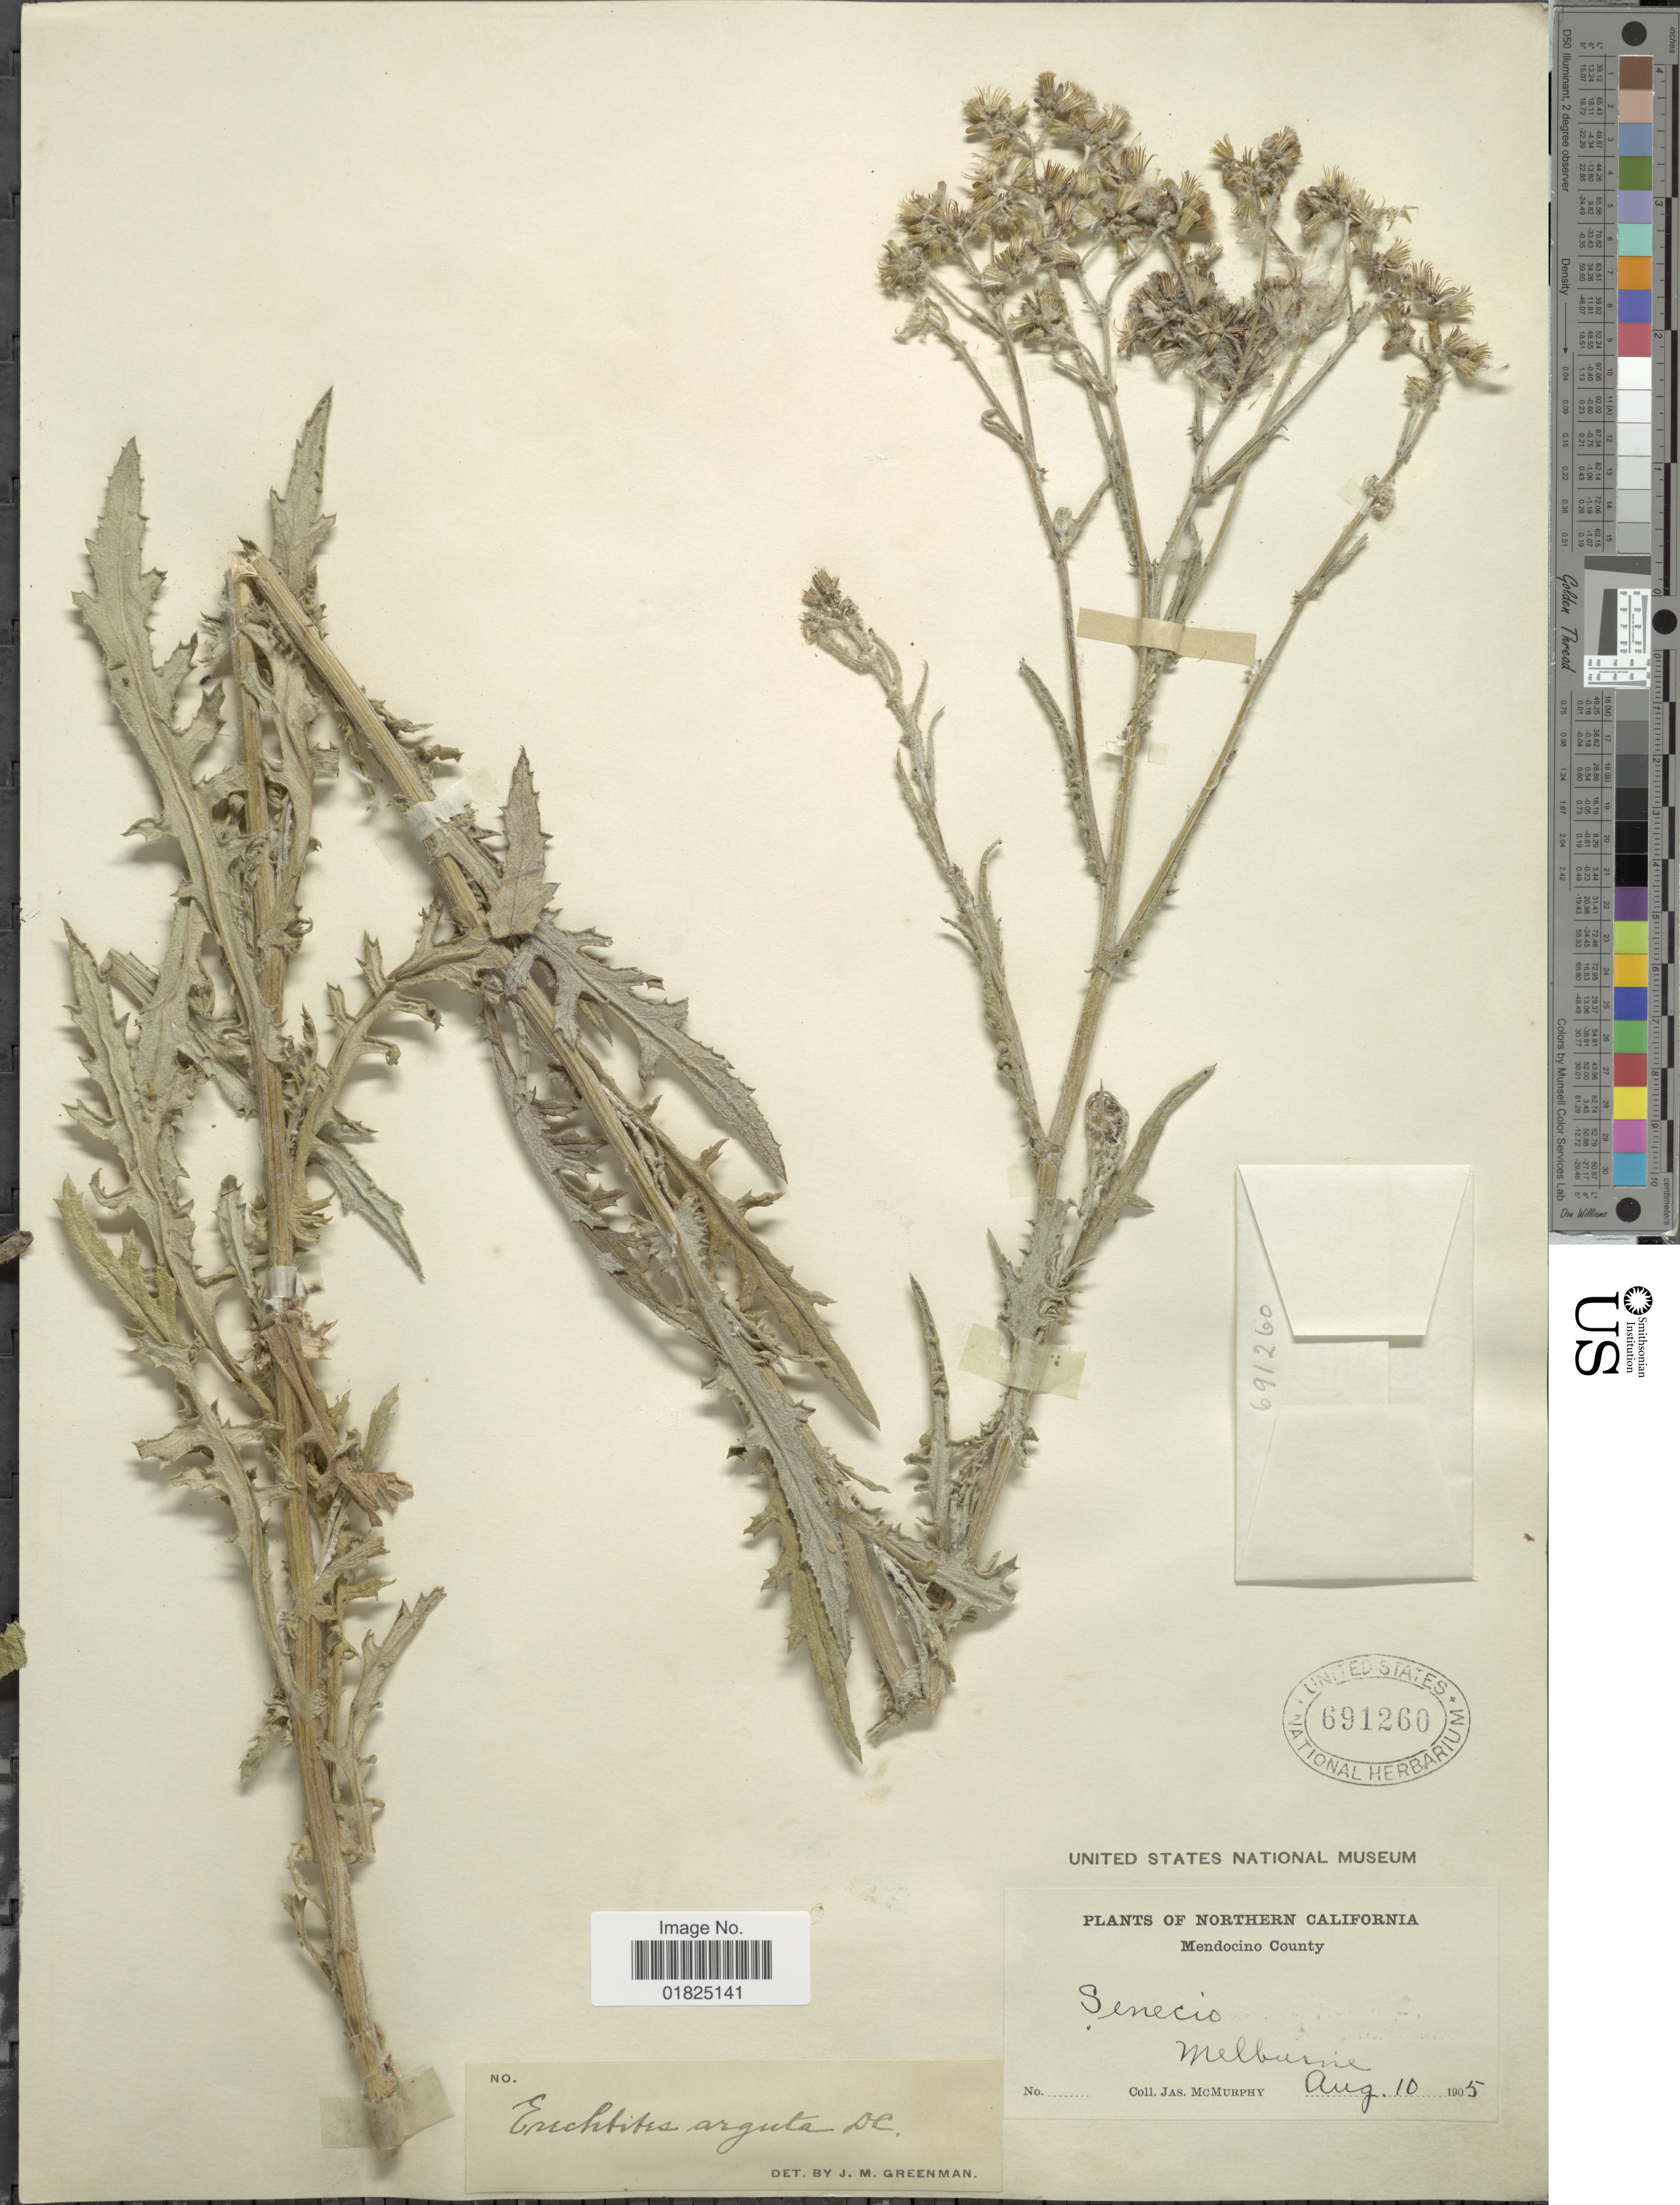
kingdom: Plantae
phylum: Tracheophyta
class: Magnoliopsida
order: Asterales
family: Asteraceae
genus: Erechtites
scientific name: Erechtites argutus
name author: (A. Rich.) DC.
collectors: J. McMurphy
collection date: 1905-08-10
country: United States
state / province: California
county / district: Mendocino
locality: Northern California, Mendocino County, Melburne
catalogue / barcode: US 691260